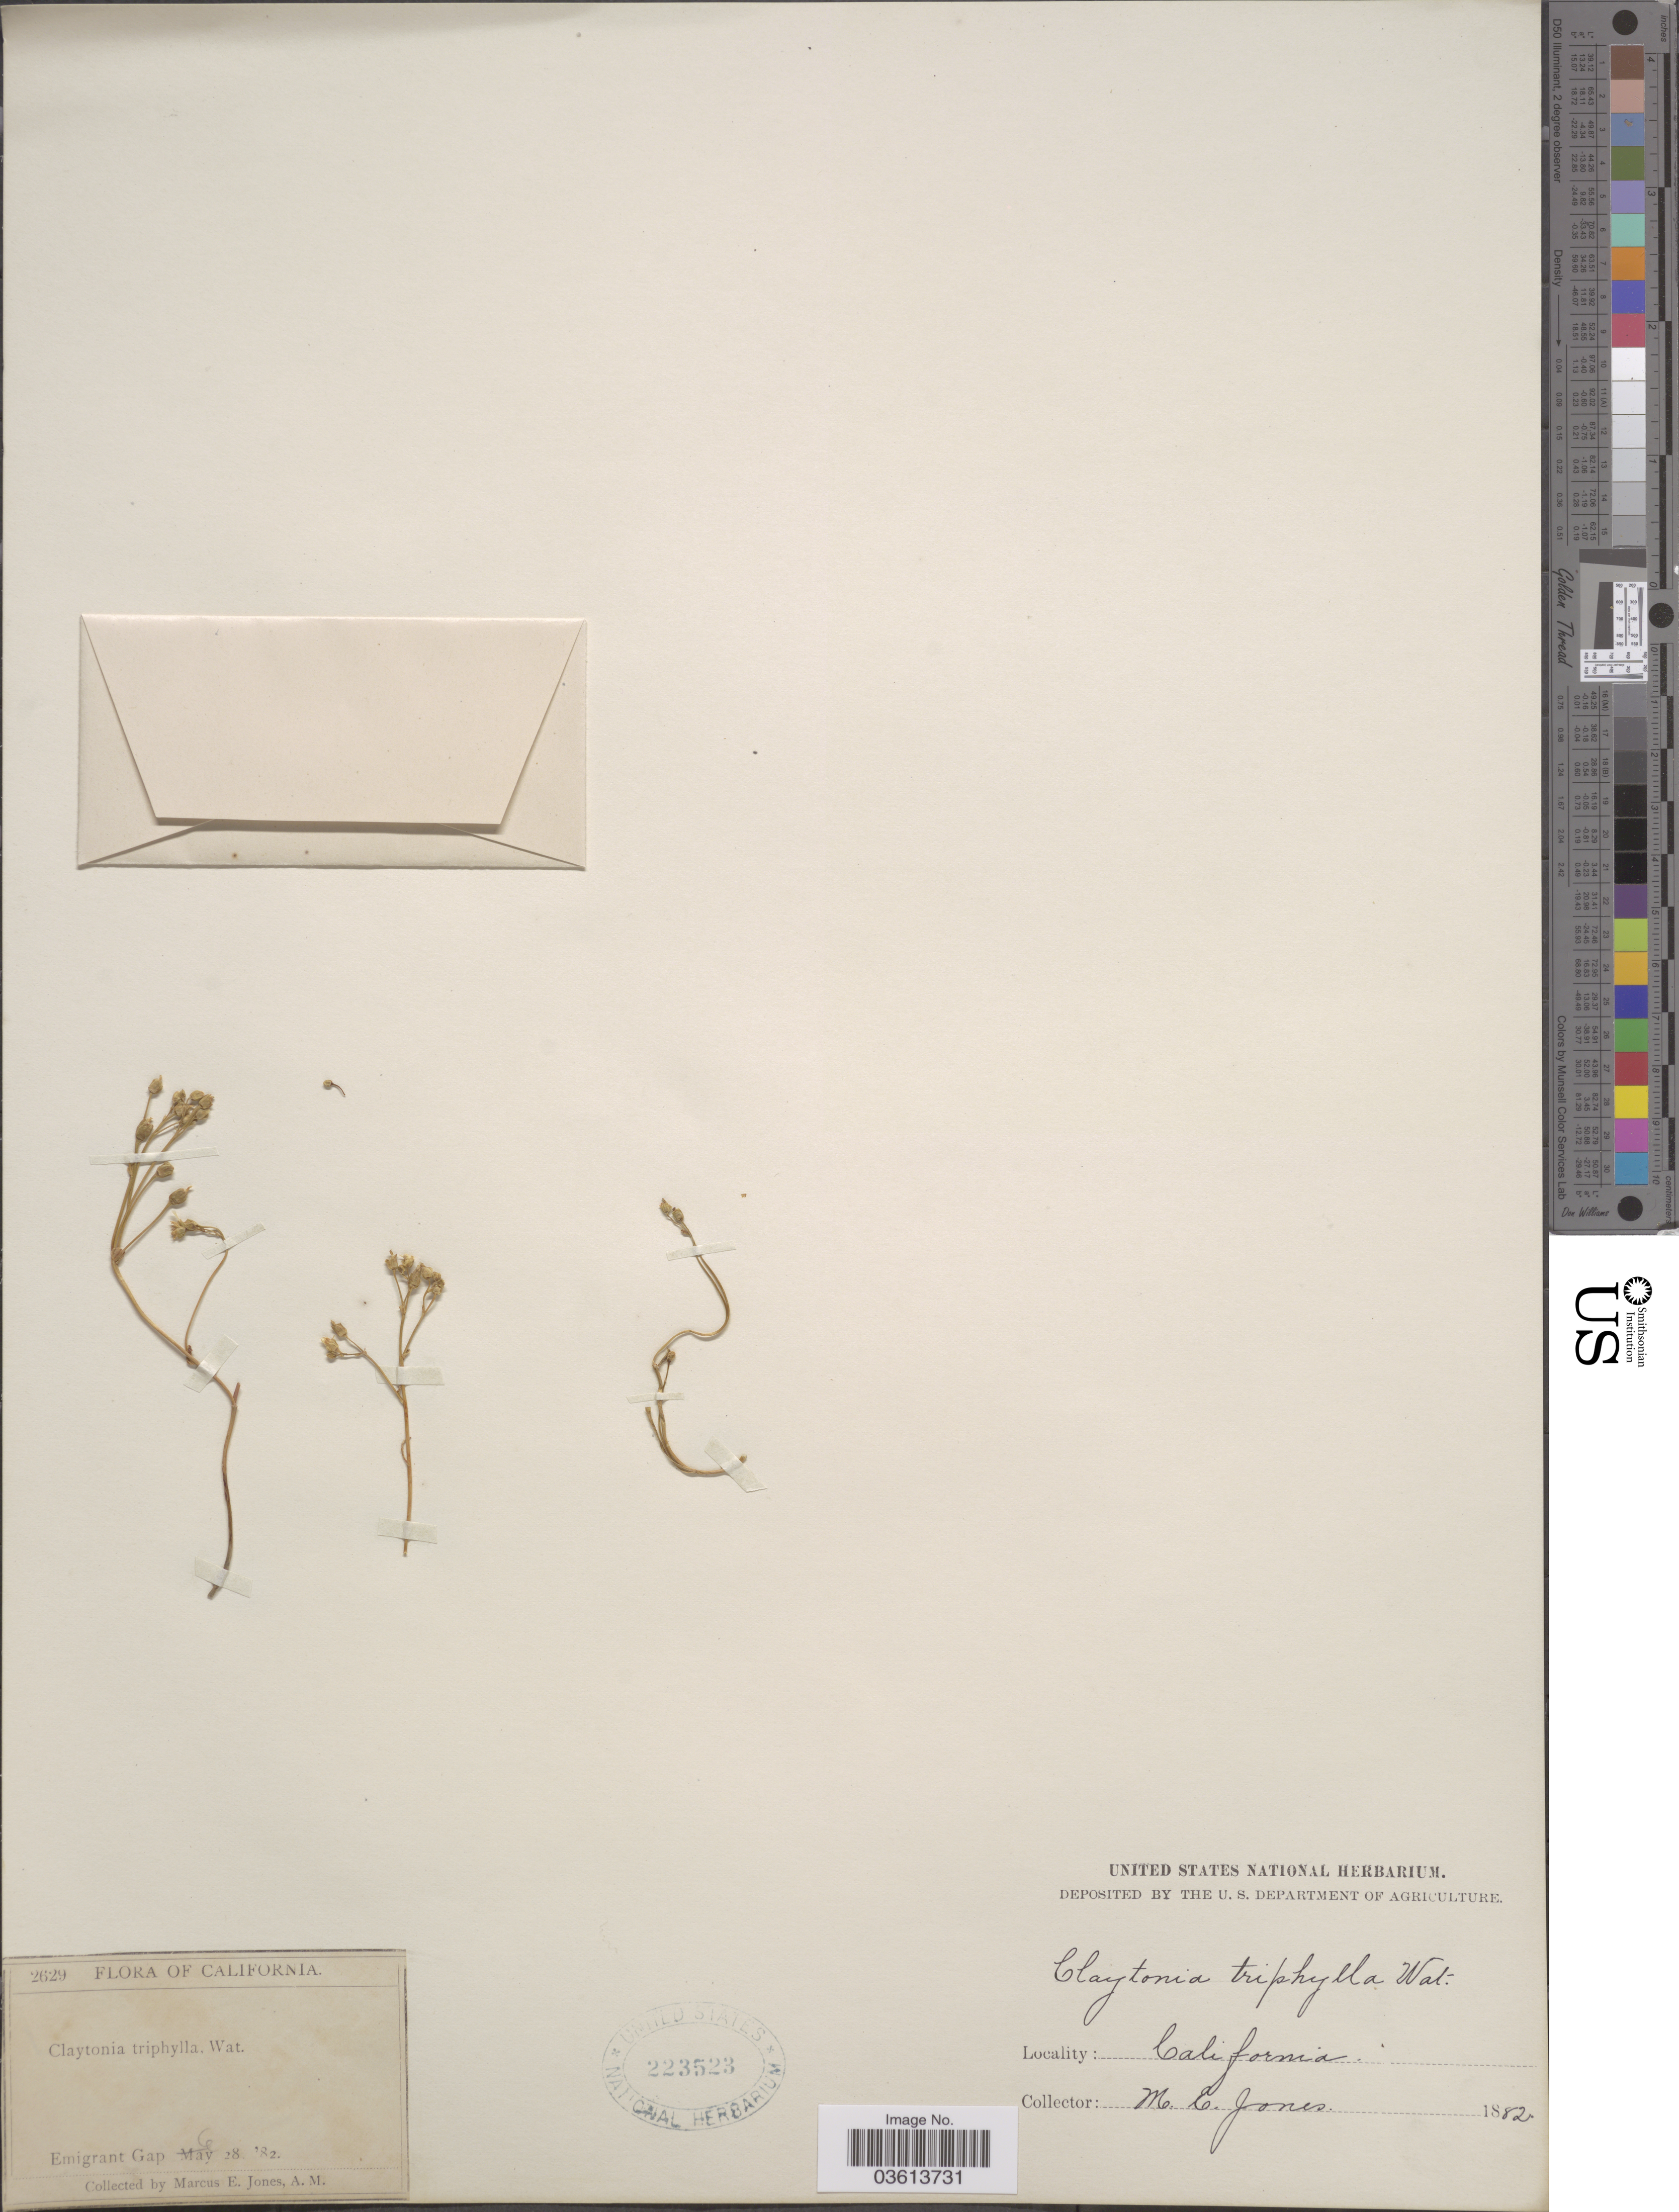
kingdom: Plantae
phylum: Tracheophyta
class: Magnoliopsida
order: Caryophyllales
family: Montiaceae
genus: Erocallis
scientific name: Erocallis triphylla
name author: (S. Watson) Rydb.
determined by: Strong, Mark T., (BOT), Smithsonian Institution - National Museum of Natural History (UNITED STATES)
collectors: M. E. Jones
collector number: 2629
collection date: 1882-06-28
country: United States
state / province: California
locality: Emigrant Gap.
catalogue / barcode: US 223523